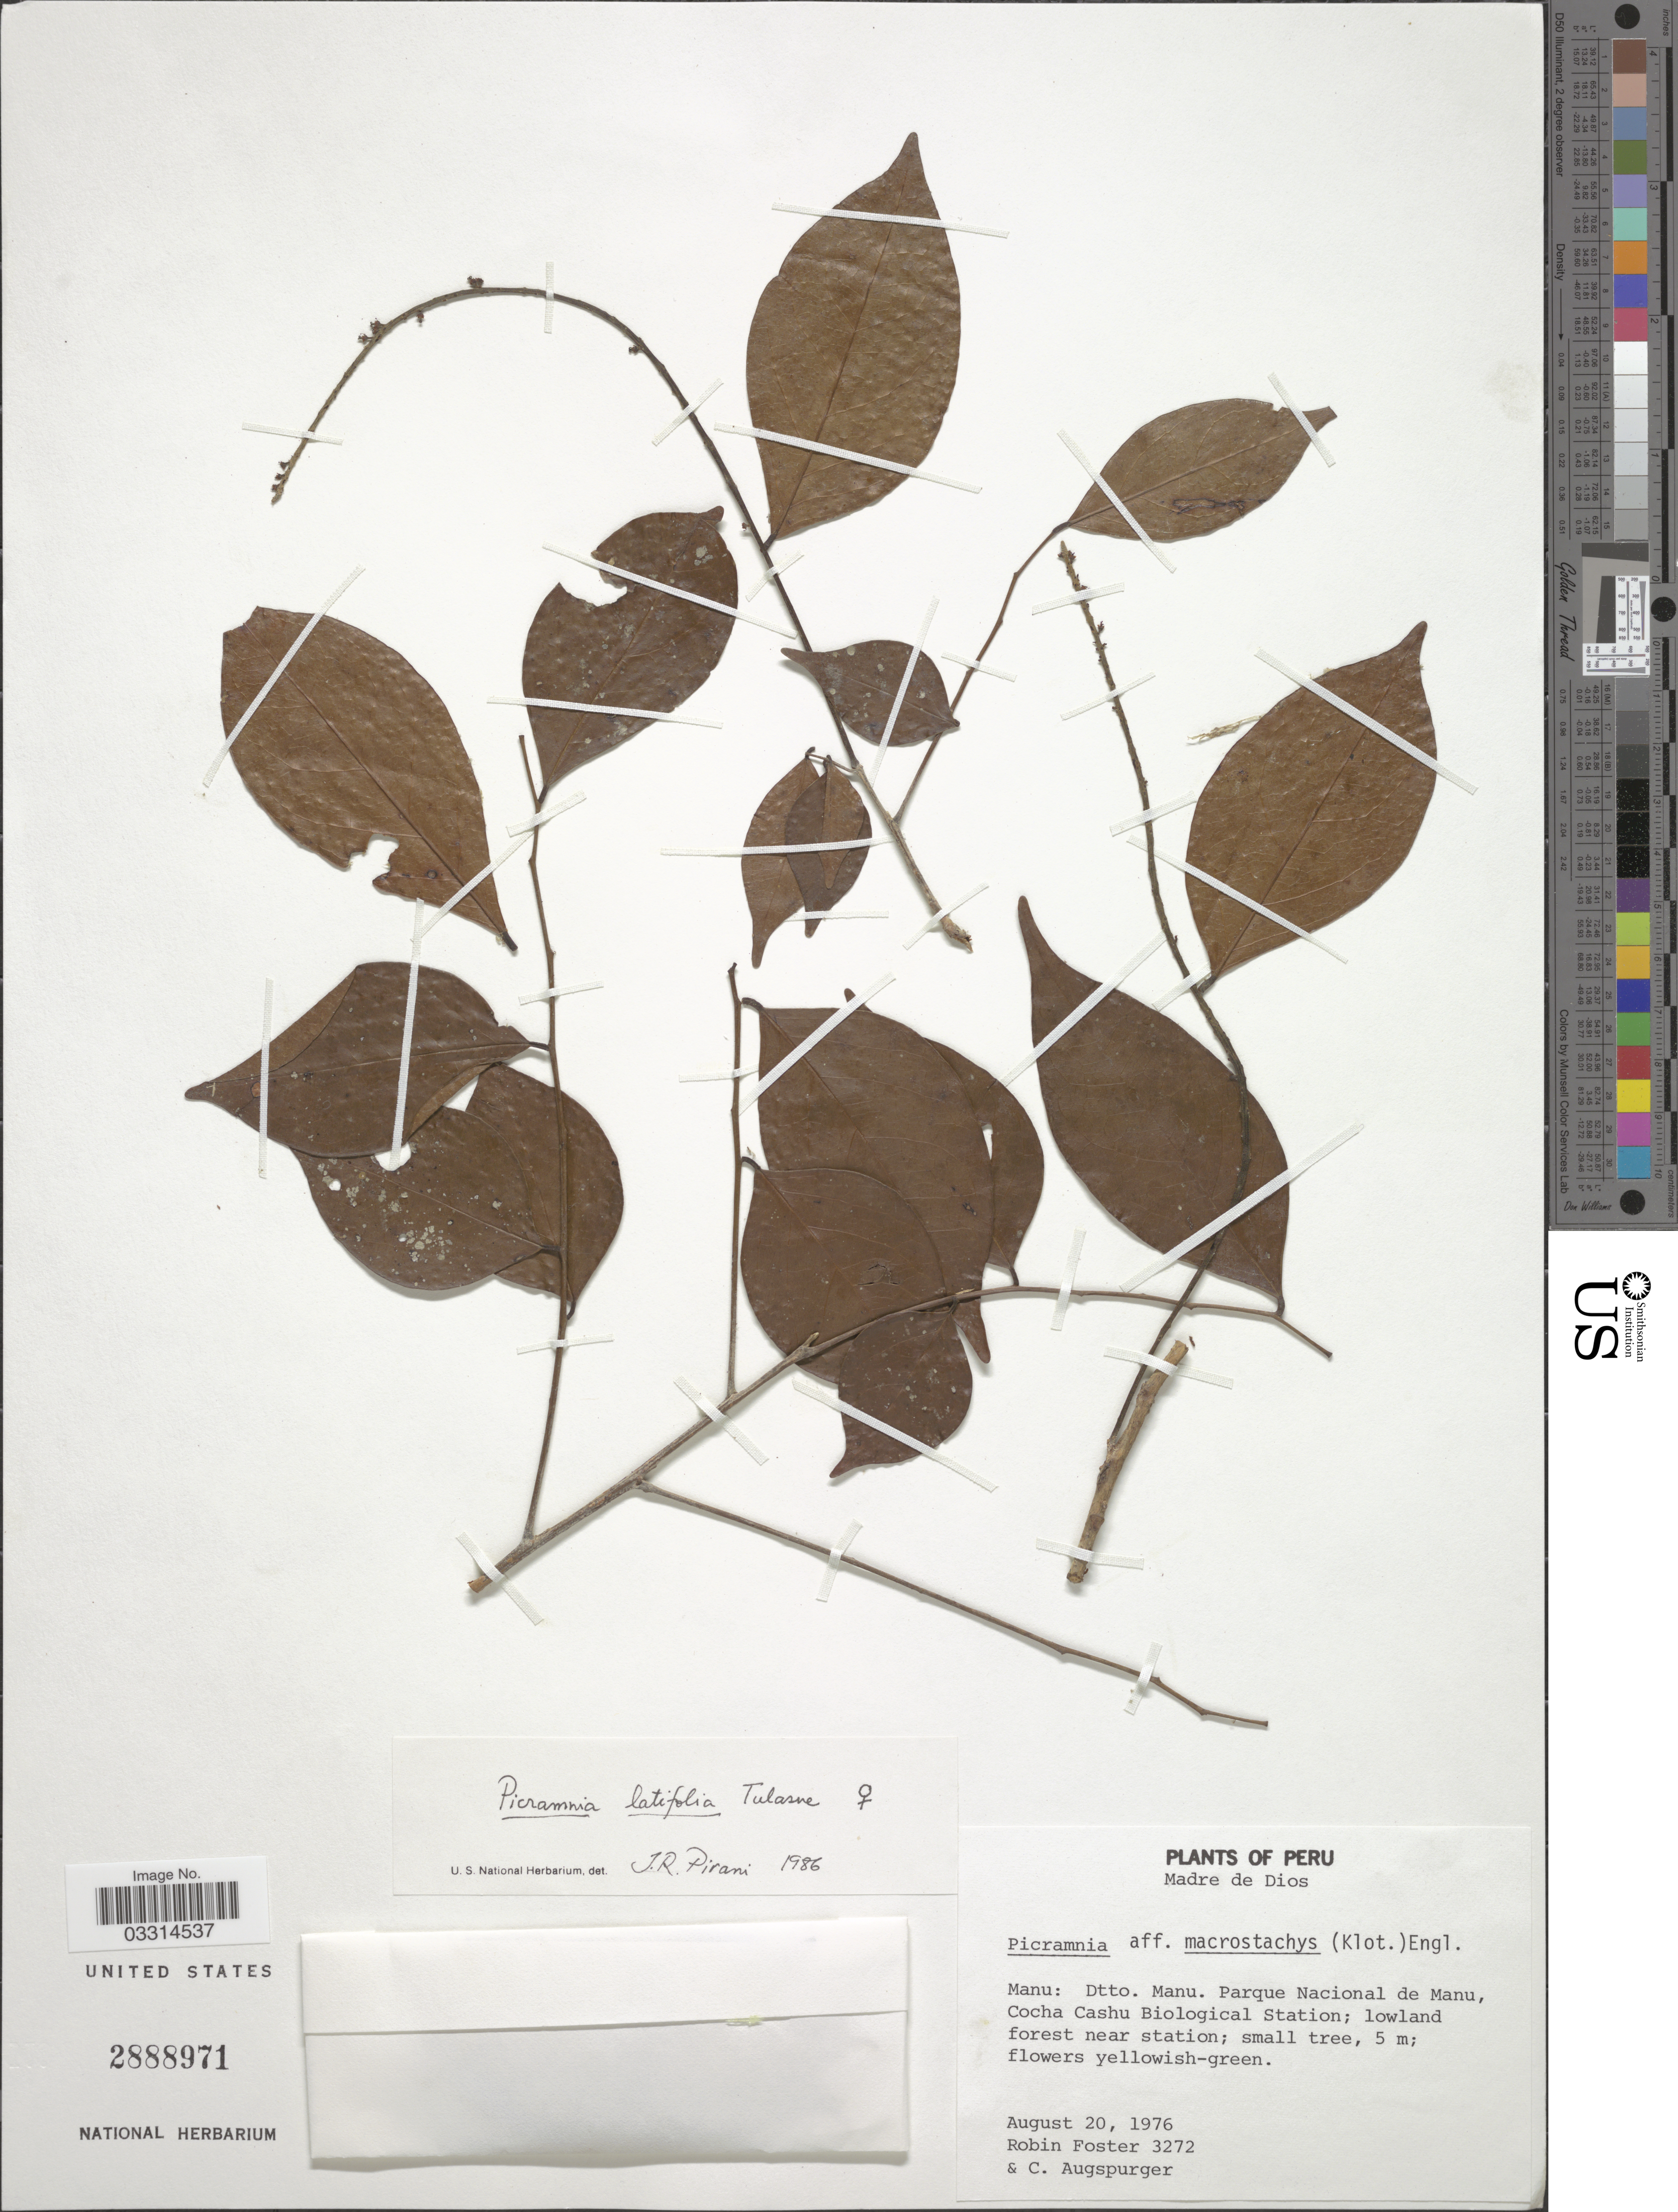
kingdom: Plantae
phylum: Tracheophyta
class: Magnoliopsida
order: Picramniales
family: Picramniaceae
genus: Picramnia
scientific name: Picramnia latifolia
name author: Tul.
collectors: R. B. Foster & C. Augspurger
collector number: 3272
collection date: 1976-08-20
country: Peru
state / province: Madre de Dios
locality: Manu: Dtto. Manu. Parque Nacional de Manu, Cocha Cashu Biological Station; lowland forest near station.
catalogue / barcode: US 2888971